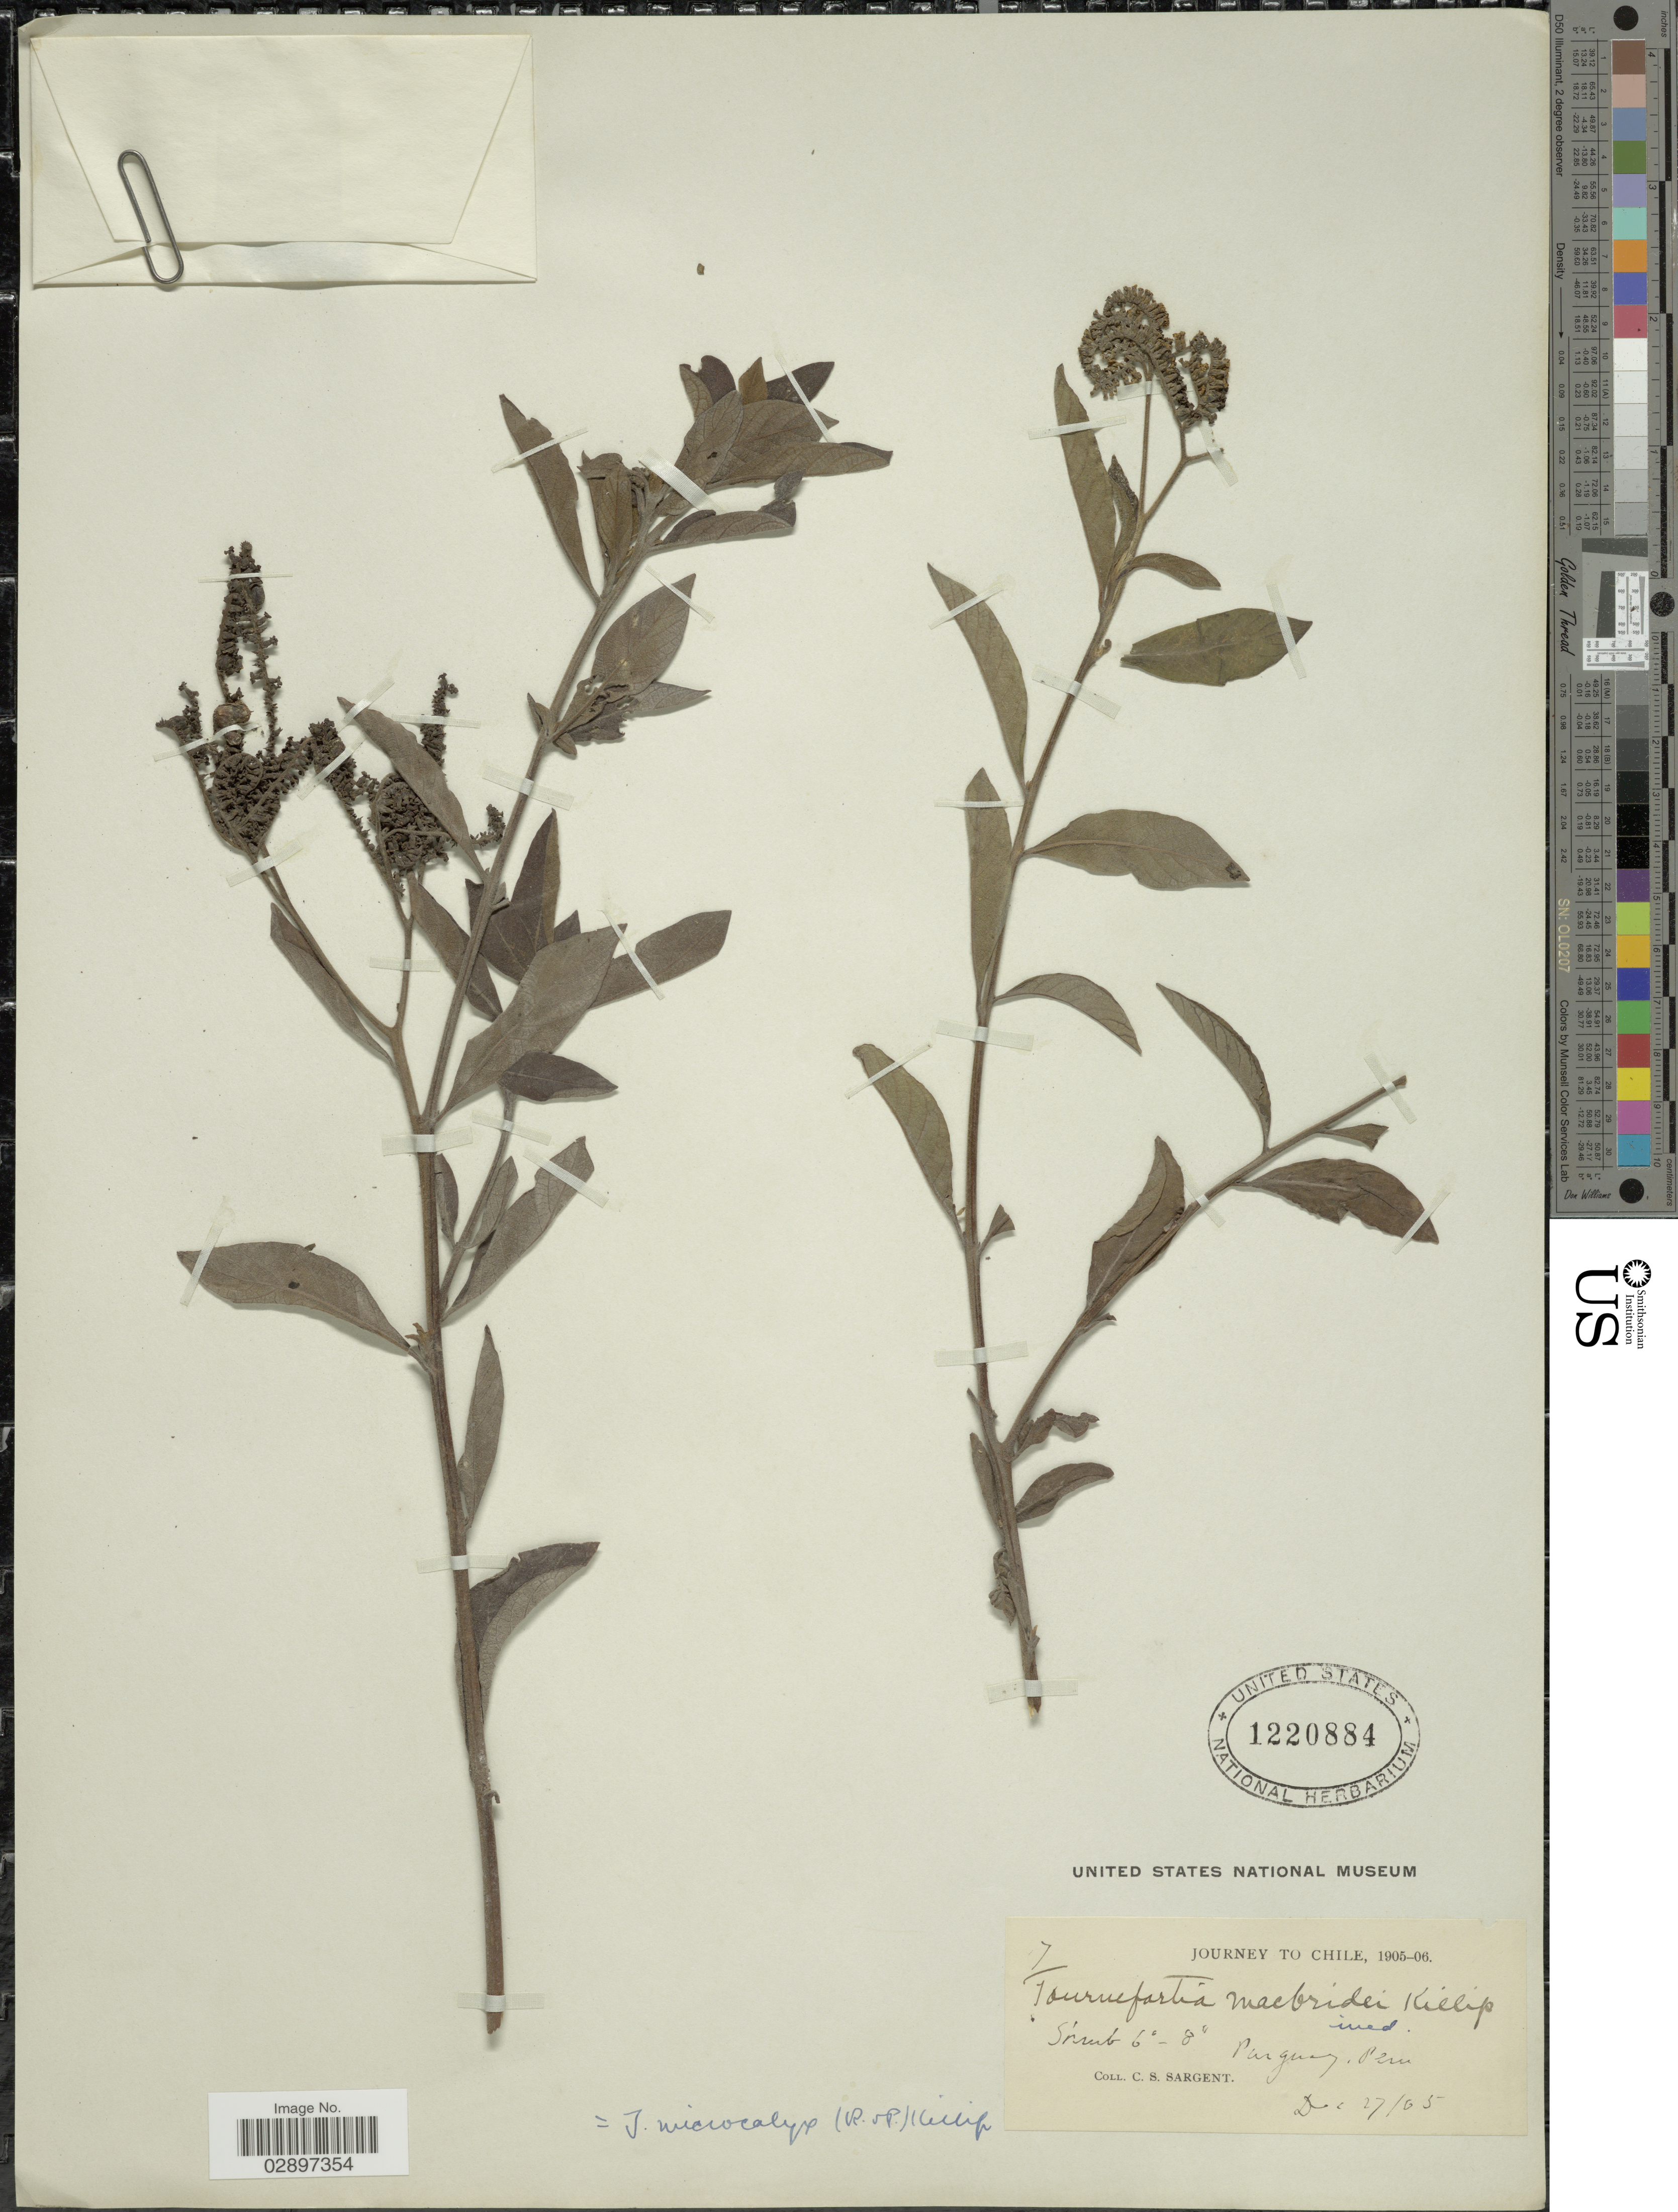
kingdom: Plantae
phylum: Tracheophyta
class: Magnoliopsida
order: Boraginales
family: Heliotropiaceae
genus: Tournefortia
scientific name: Tournefortia microcalyx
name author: (Ruiz & Pav.) I.M. Johnst.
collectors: C. S. Sargent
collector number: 7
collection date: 1905-12-27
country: Peru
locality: Parguay, Peru.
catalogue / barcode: US 1220884